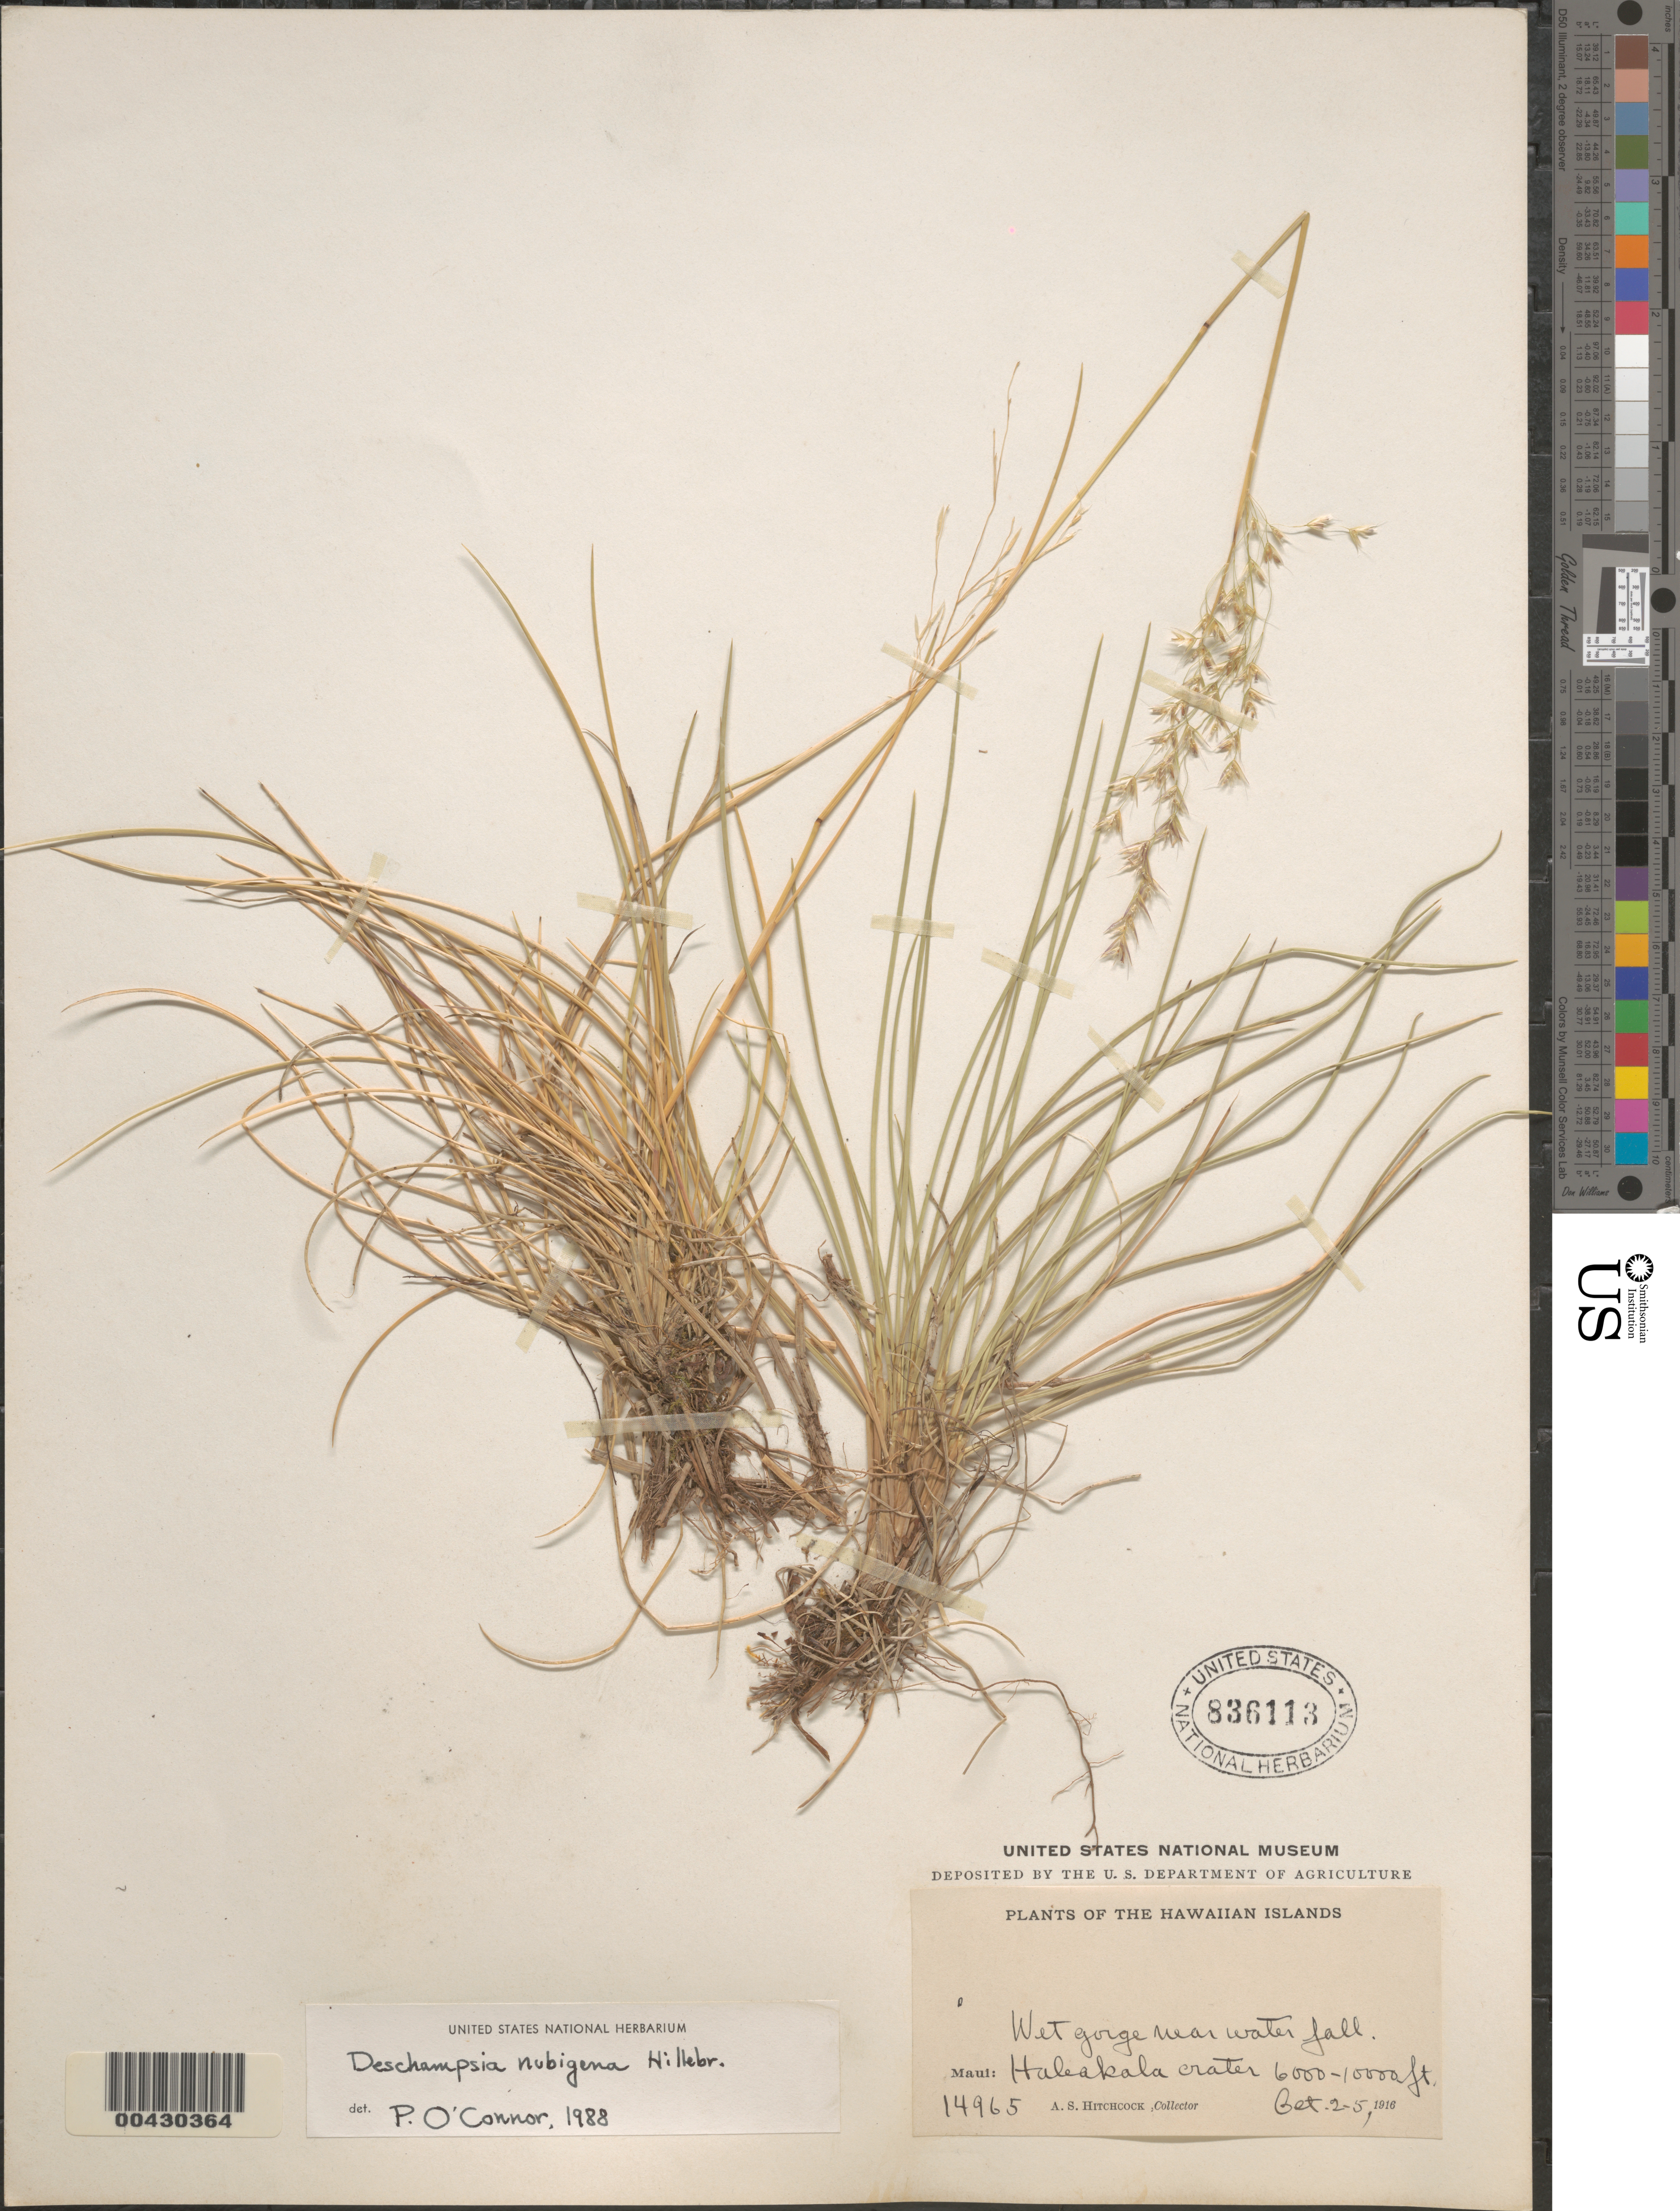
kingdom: Plantae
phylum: Tracheophyta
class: Liliopsida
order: Poales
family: Poaceae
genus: Deschampsia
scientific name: Deschampsia nubigena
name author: Hillebr.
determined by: O'Connor, P.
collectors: A. S. Hitchcock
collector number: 14965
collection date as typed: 2 Oct 1916 to 5 Oct 1916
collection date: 1916-10-02/1916-10-05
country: United States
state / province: Hawaii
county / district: Maui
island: Maui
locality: Haleakala Crater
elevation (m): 1829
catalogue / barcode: US 836113